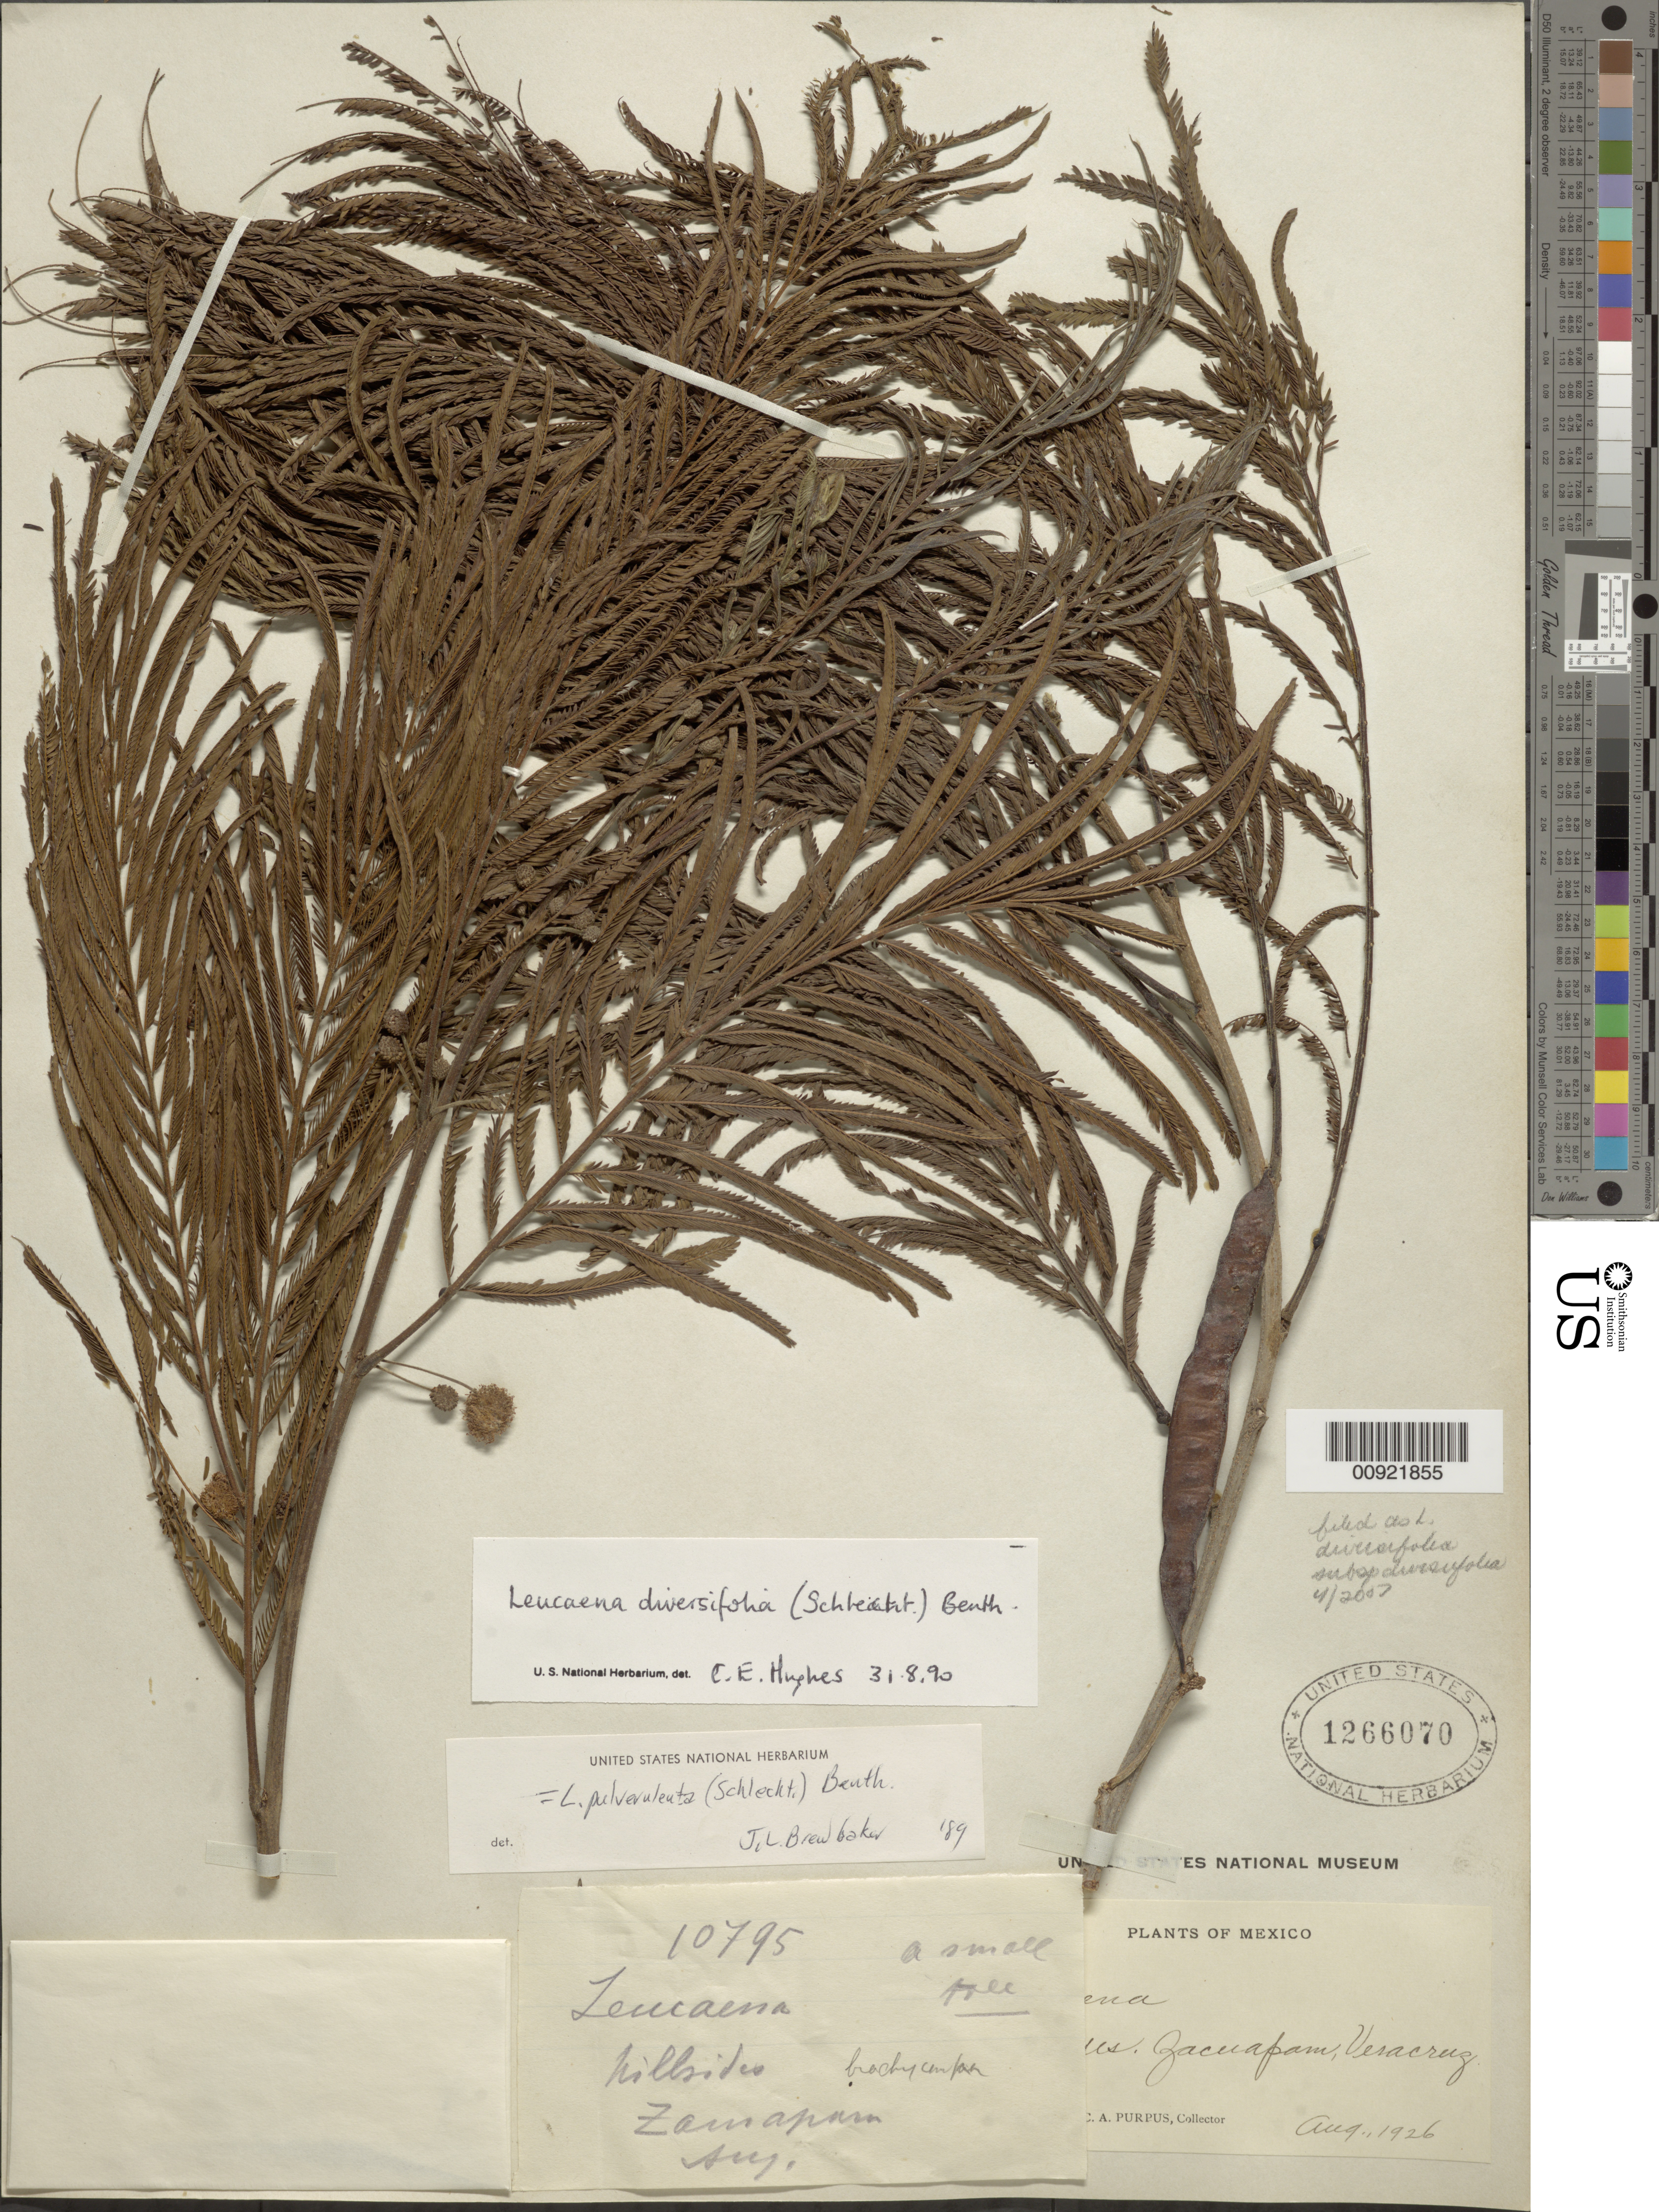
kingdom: Plantae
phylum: Tracheophyta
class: Magnoliopsida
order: Fabales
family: Fabaceae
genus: Leucaena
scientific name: Leucaena diversifolia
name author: (Schltdl.) Benth.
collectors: C. A. Purpus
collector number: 10795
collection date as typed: Aug 1926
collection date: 1926-08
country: Mexico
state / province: Veracruz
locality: Zacuapam, Veracruz.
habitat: Hillsides.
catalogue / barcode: US 1266070